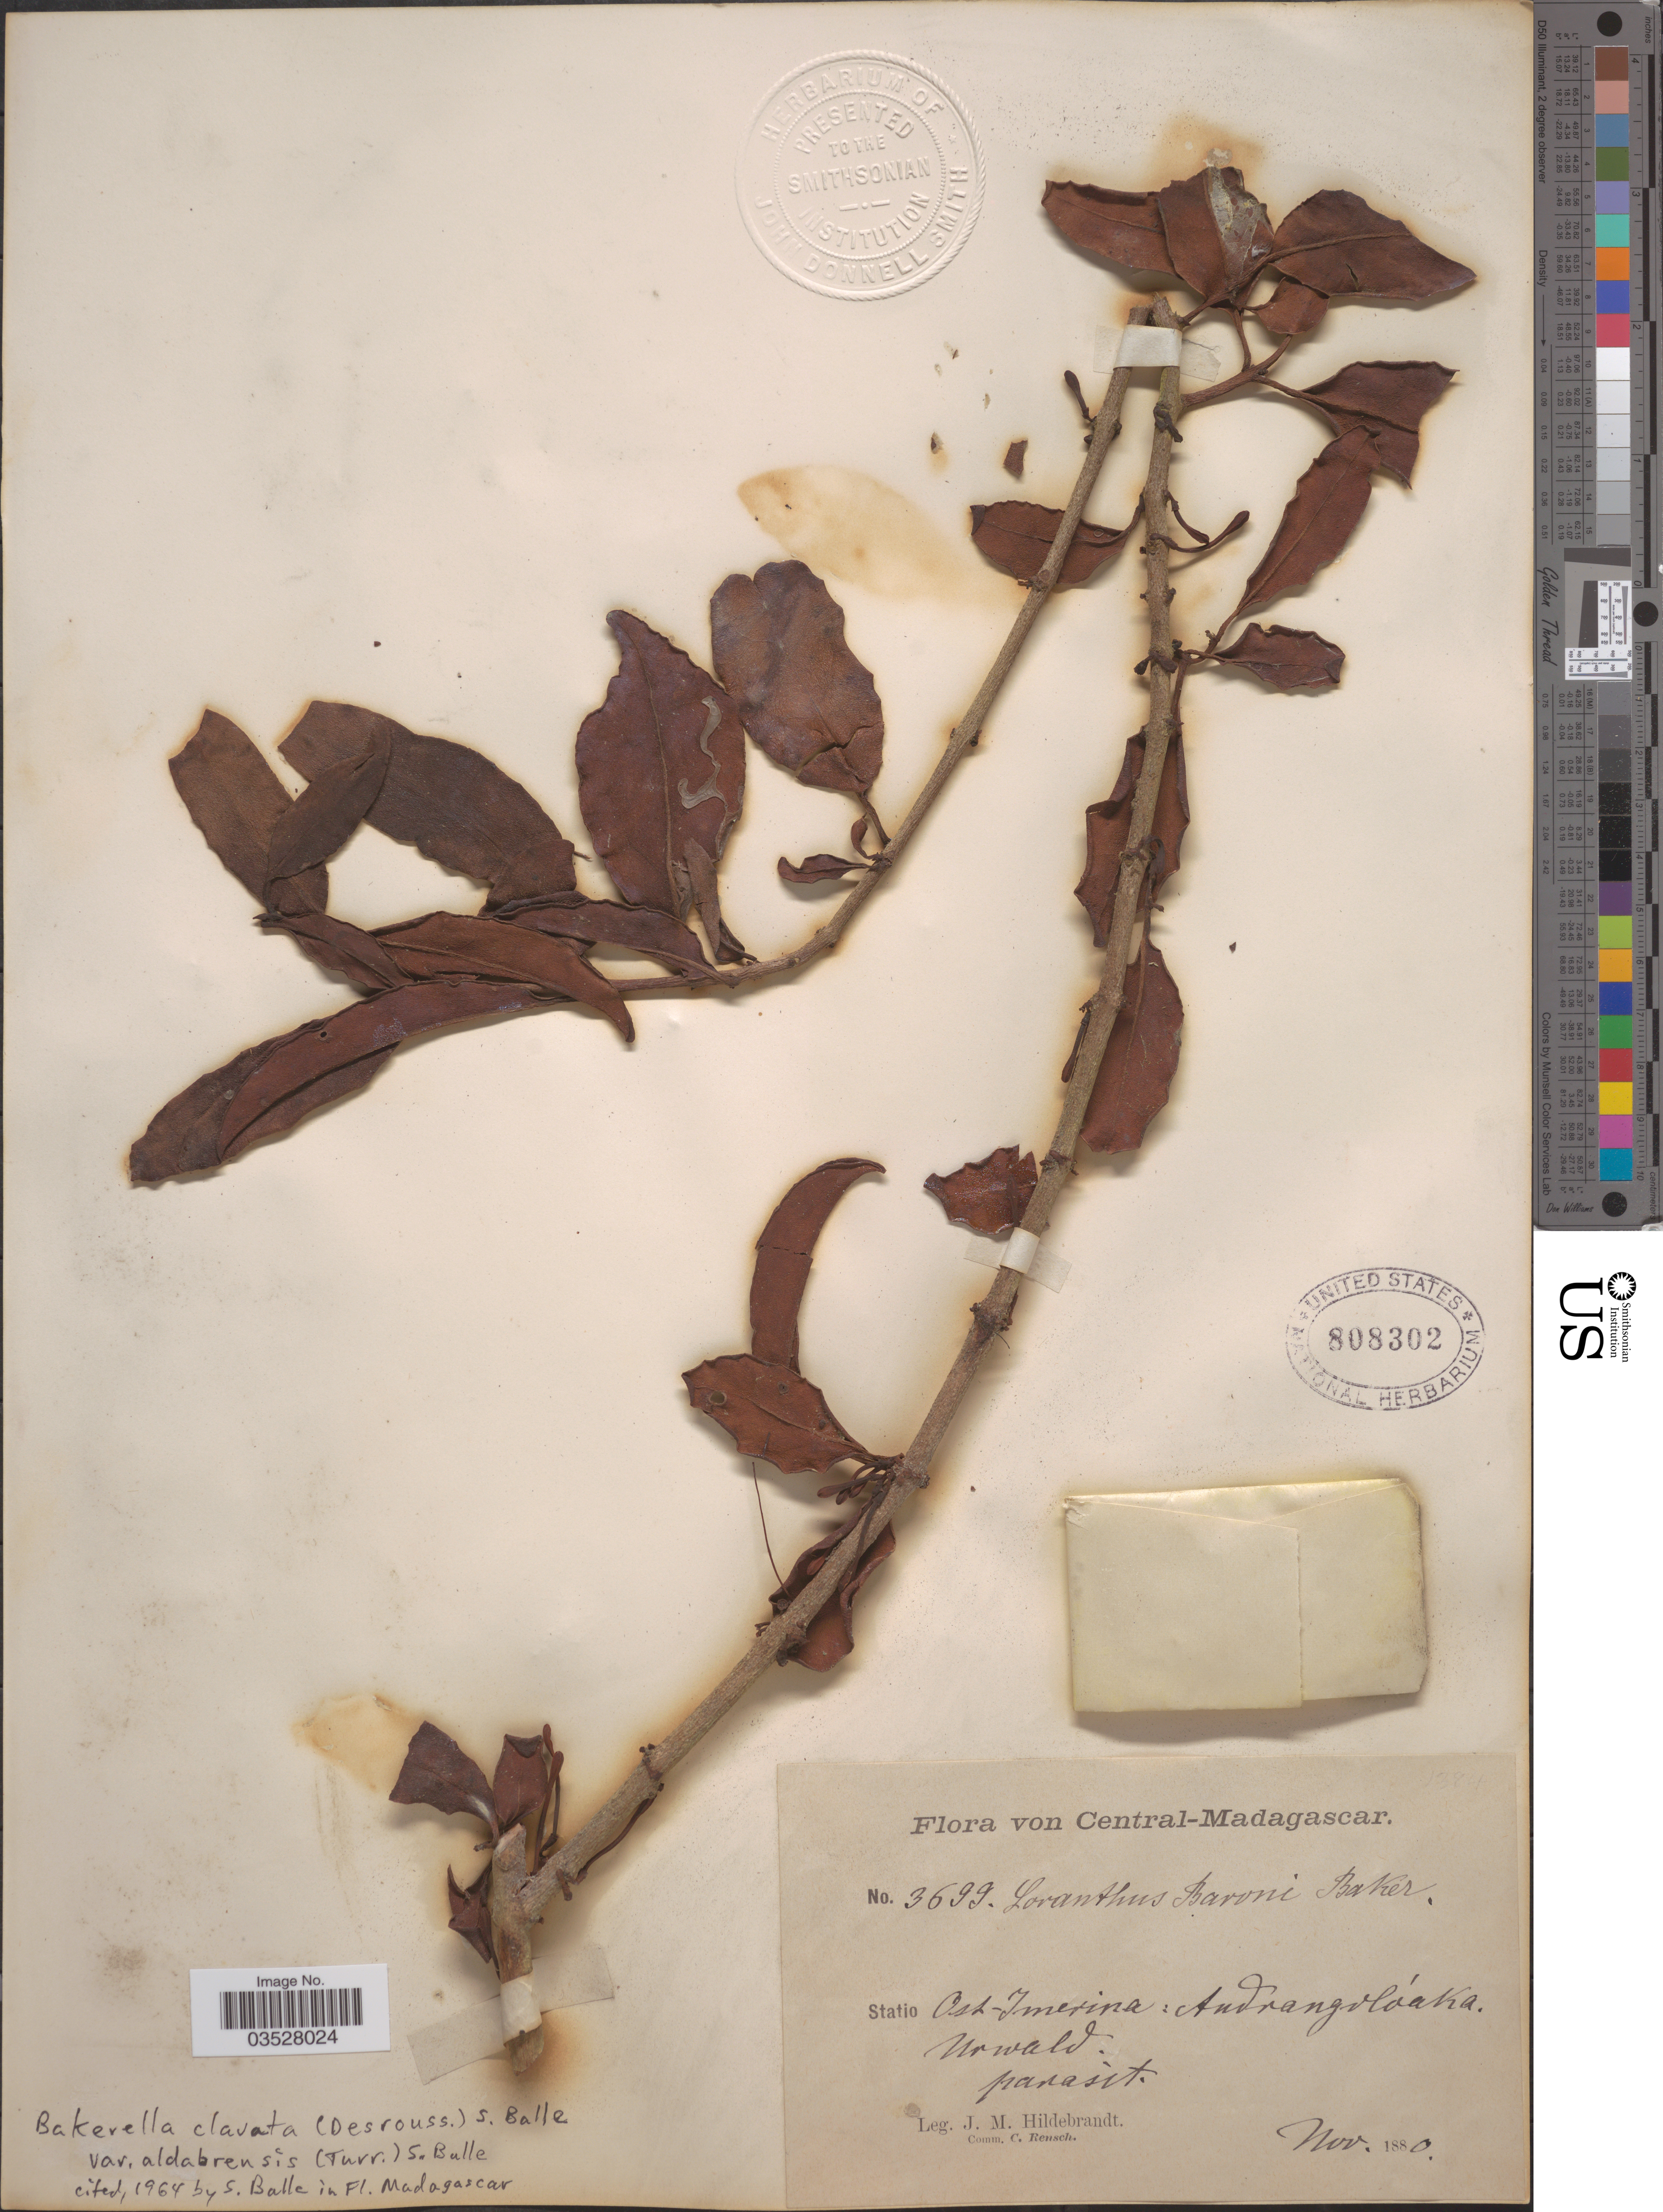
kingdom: Plantae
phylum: Tracheophyta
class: Magnoliopsida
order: Santalales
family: Loranthaceae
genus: Bakerella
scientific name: Bakerella clavata var. aldabrensis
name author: (Turrill) Balle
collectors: J. Hildebrandt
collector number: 3699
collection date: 1880-11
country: Madagascar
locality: Central-Madagascar. Statio Ost-Imerina: Andrangolóaka. Urwald.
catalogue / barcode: US 808302